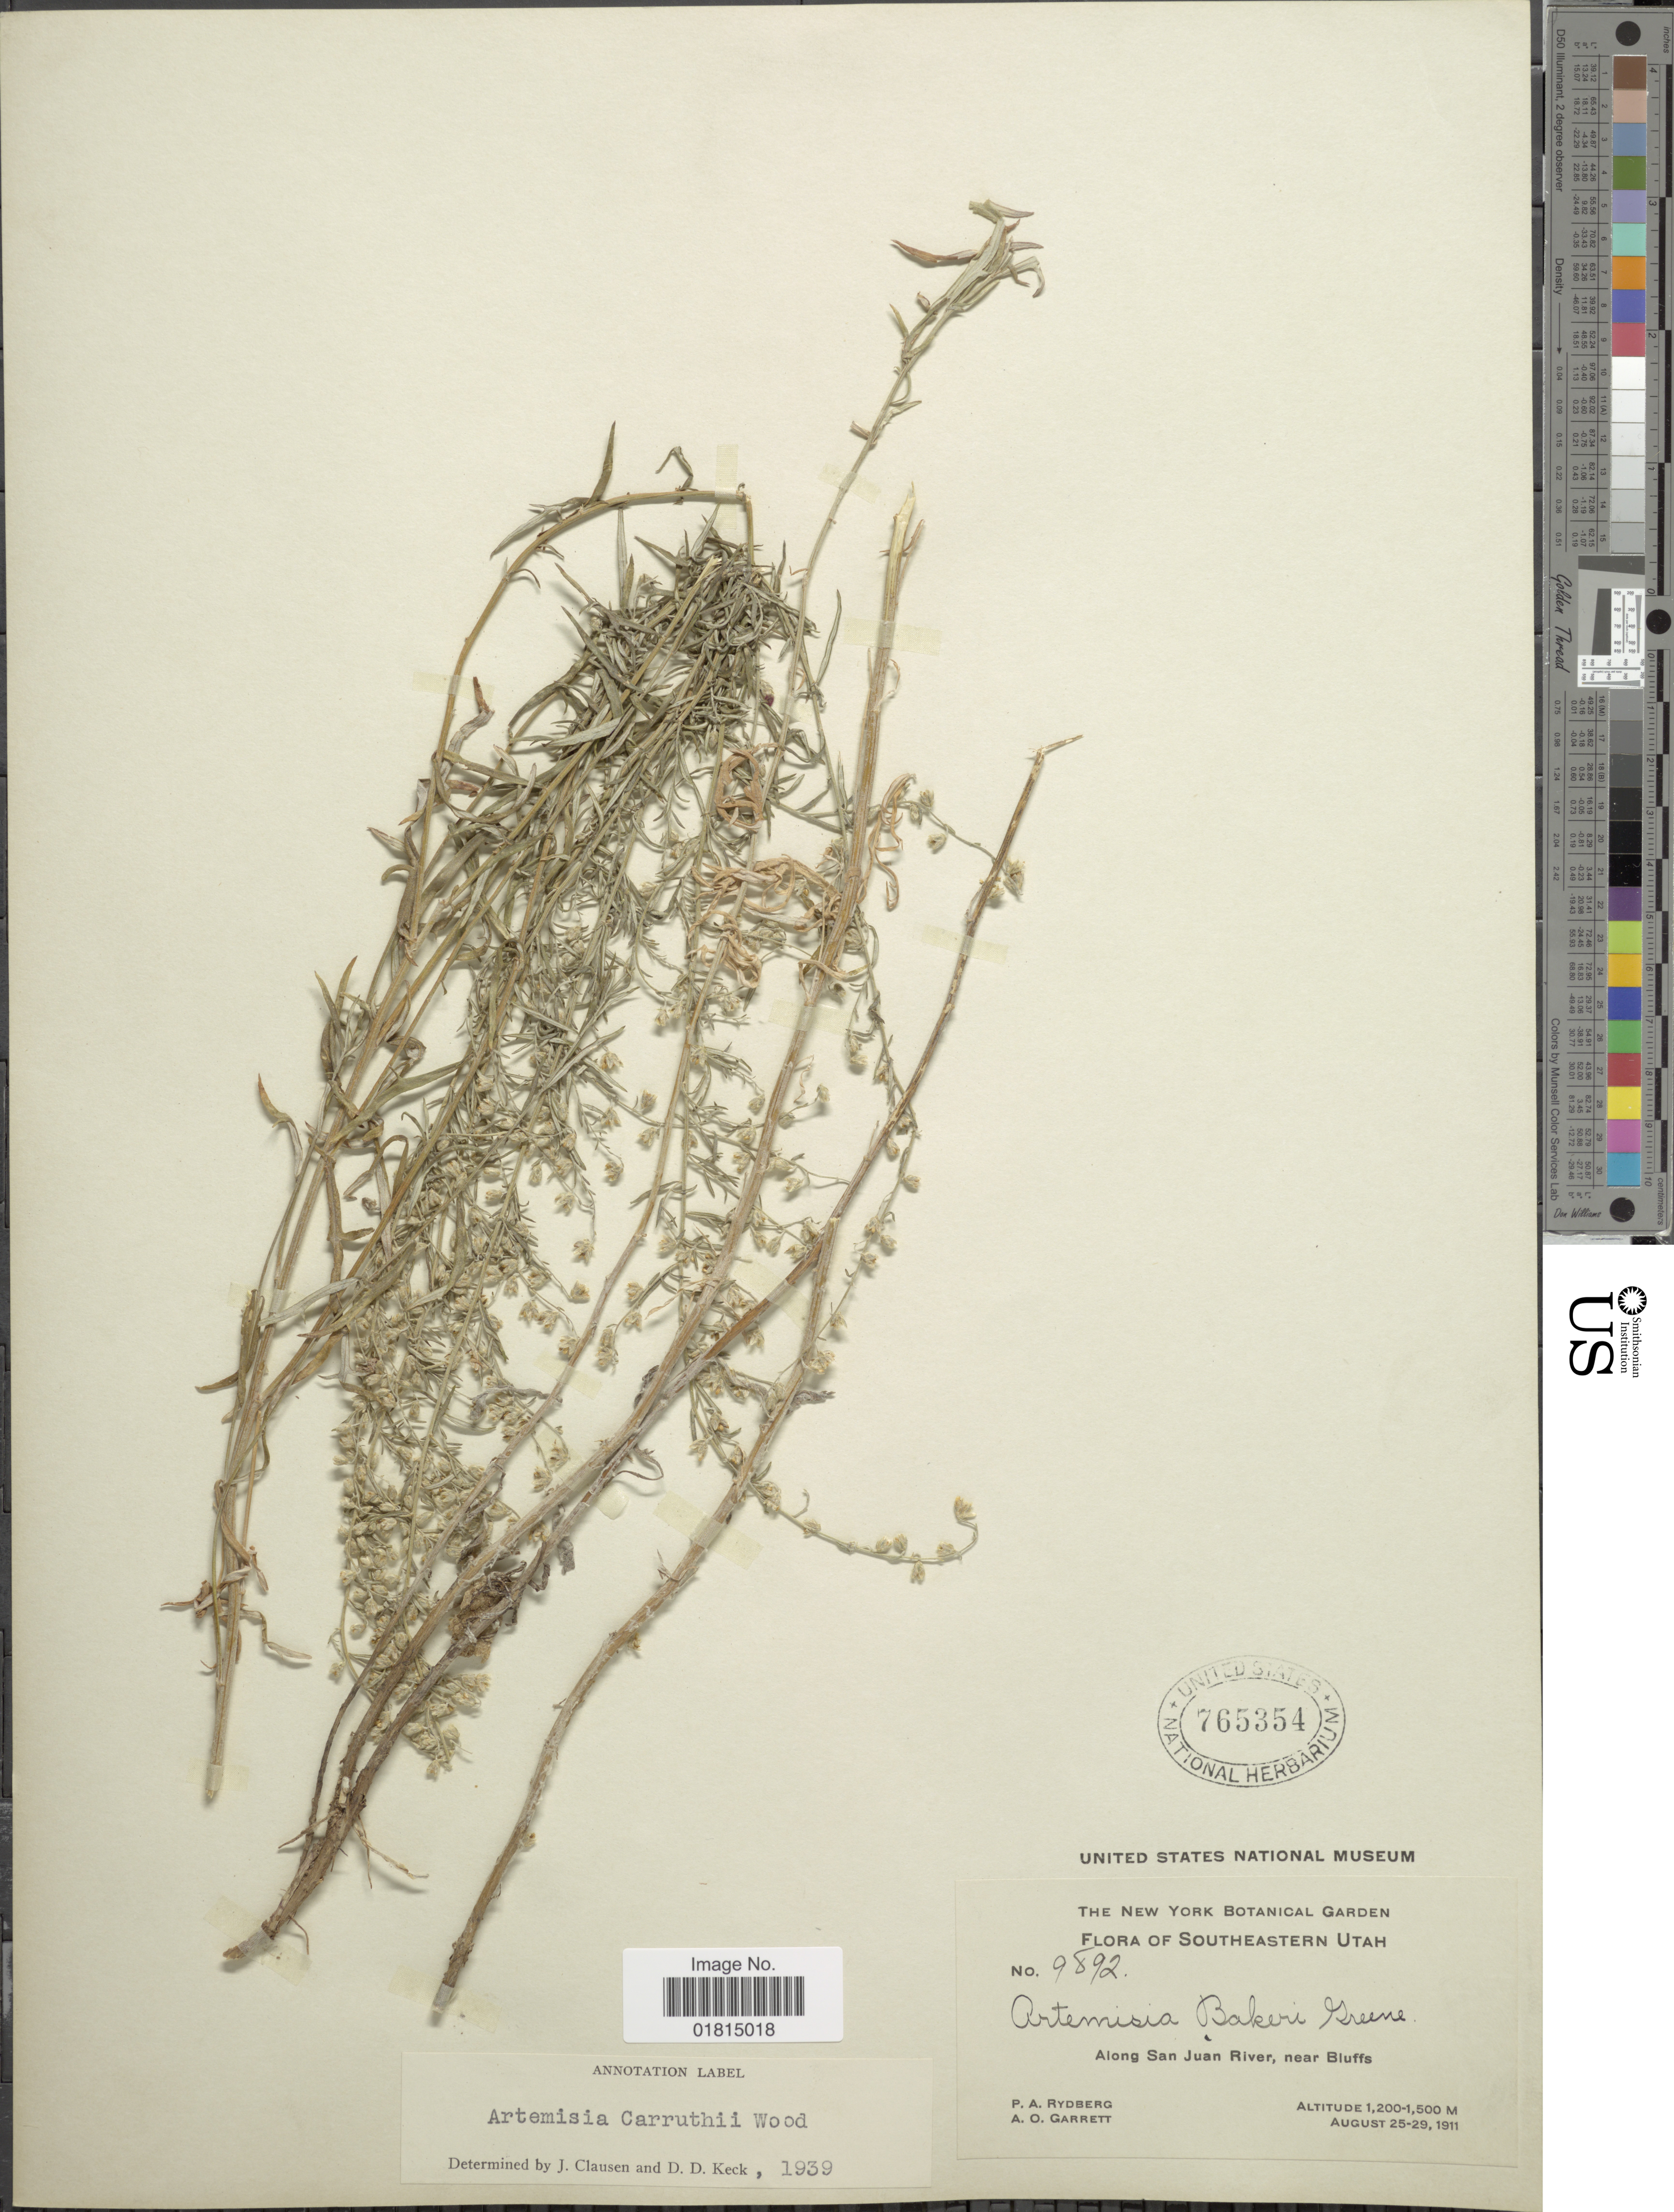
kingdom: Plantae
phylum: Tracheophyta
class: Magnoliopsida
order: Asterales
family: Asteraceae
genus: Artemisia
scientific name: Artemisia carruthii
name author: Alph. Wood ex Carruth.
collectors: P. A. Rydberg & A. O. Garrett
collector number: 9892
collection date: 1911-08-25/1911-08-29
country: United States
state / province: Utah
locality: Southeastern Utah. Along San Juan River, near Bluffs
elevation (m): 1200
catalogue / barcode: US 765354